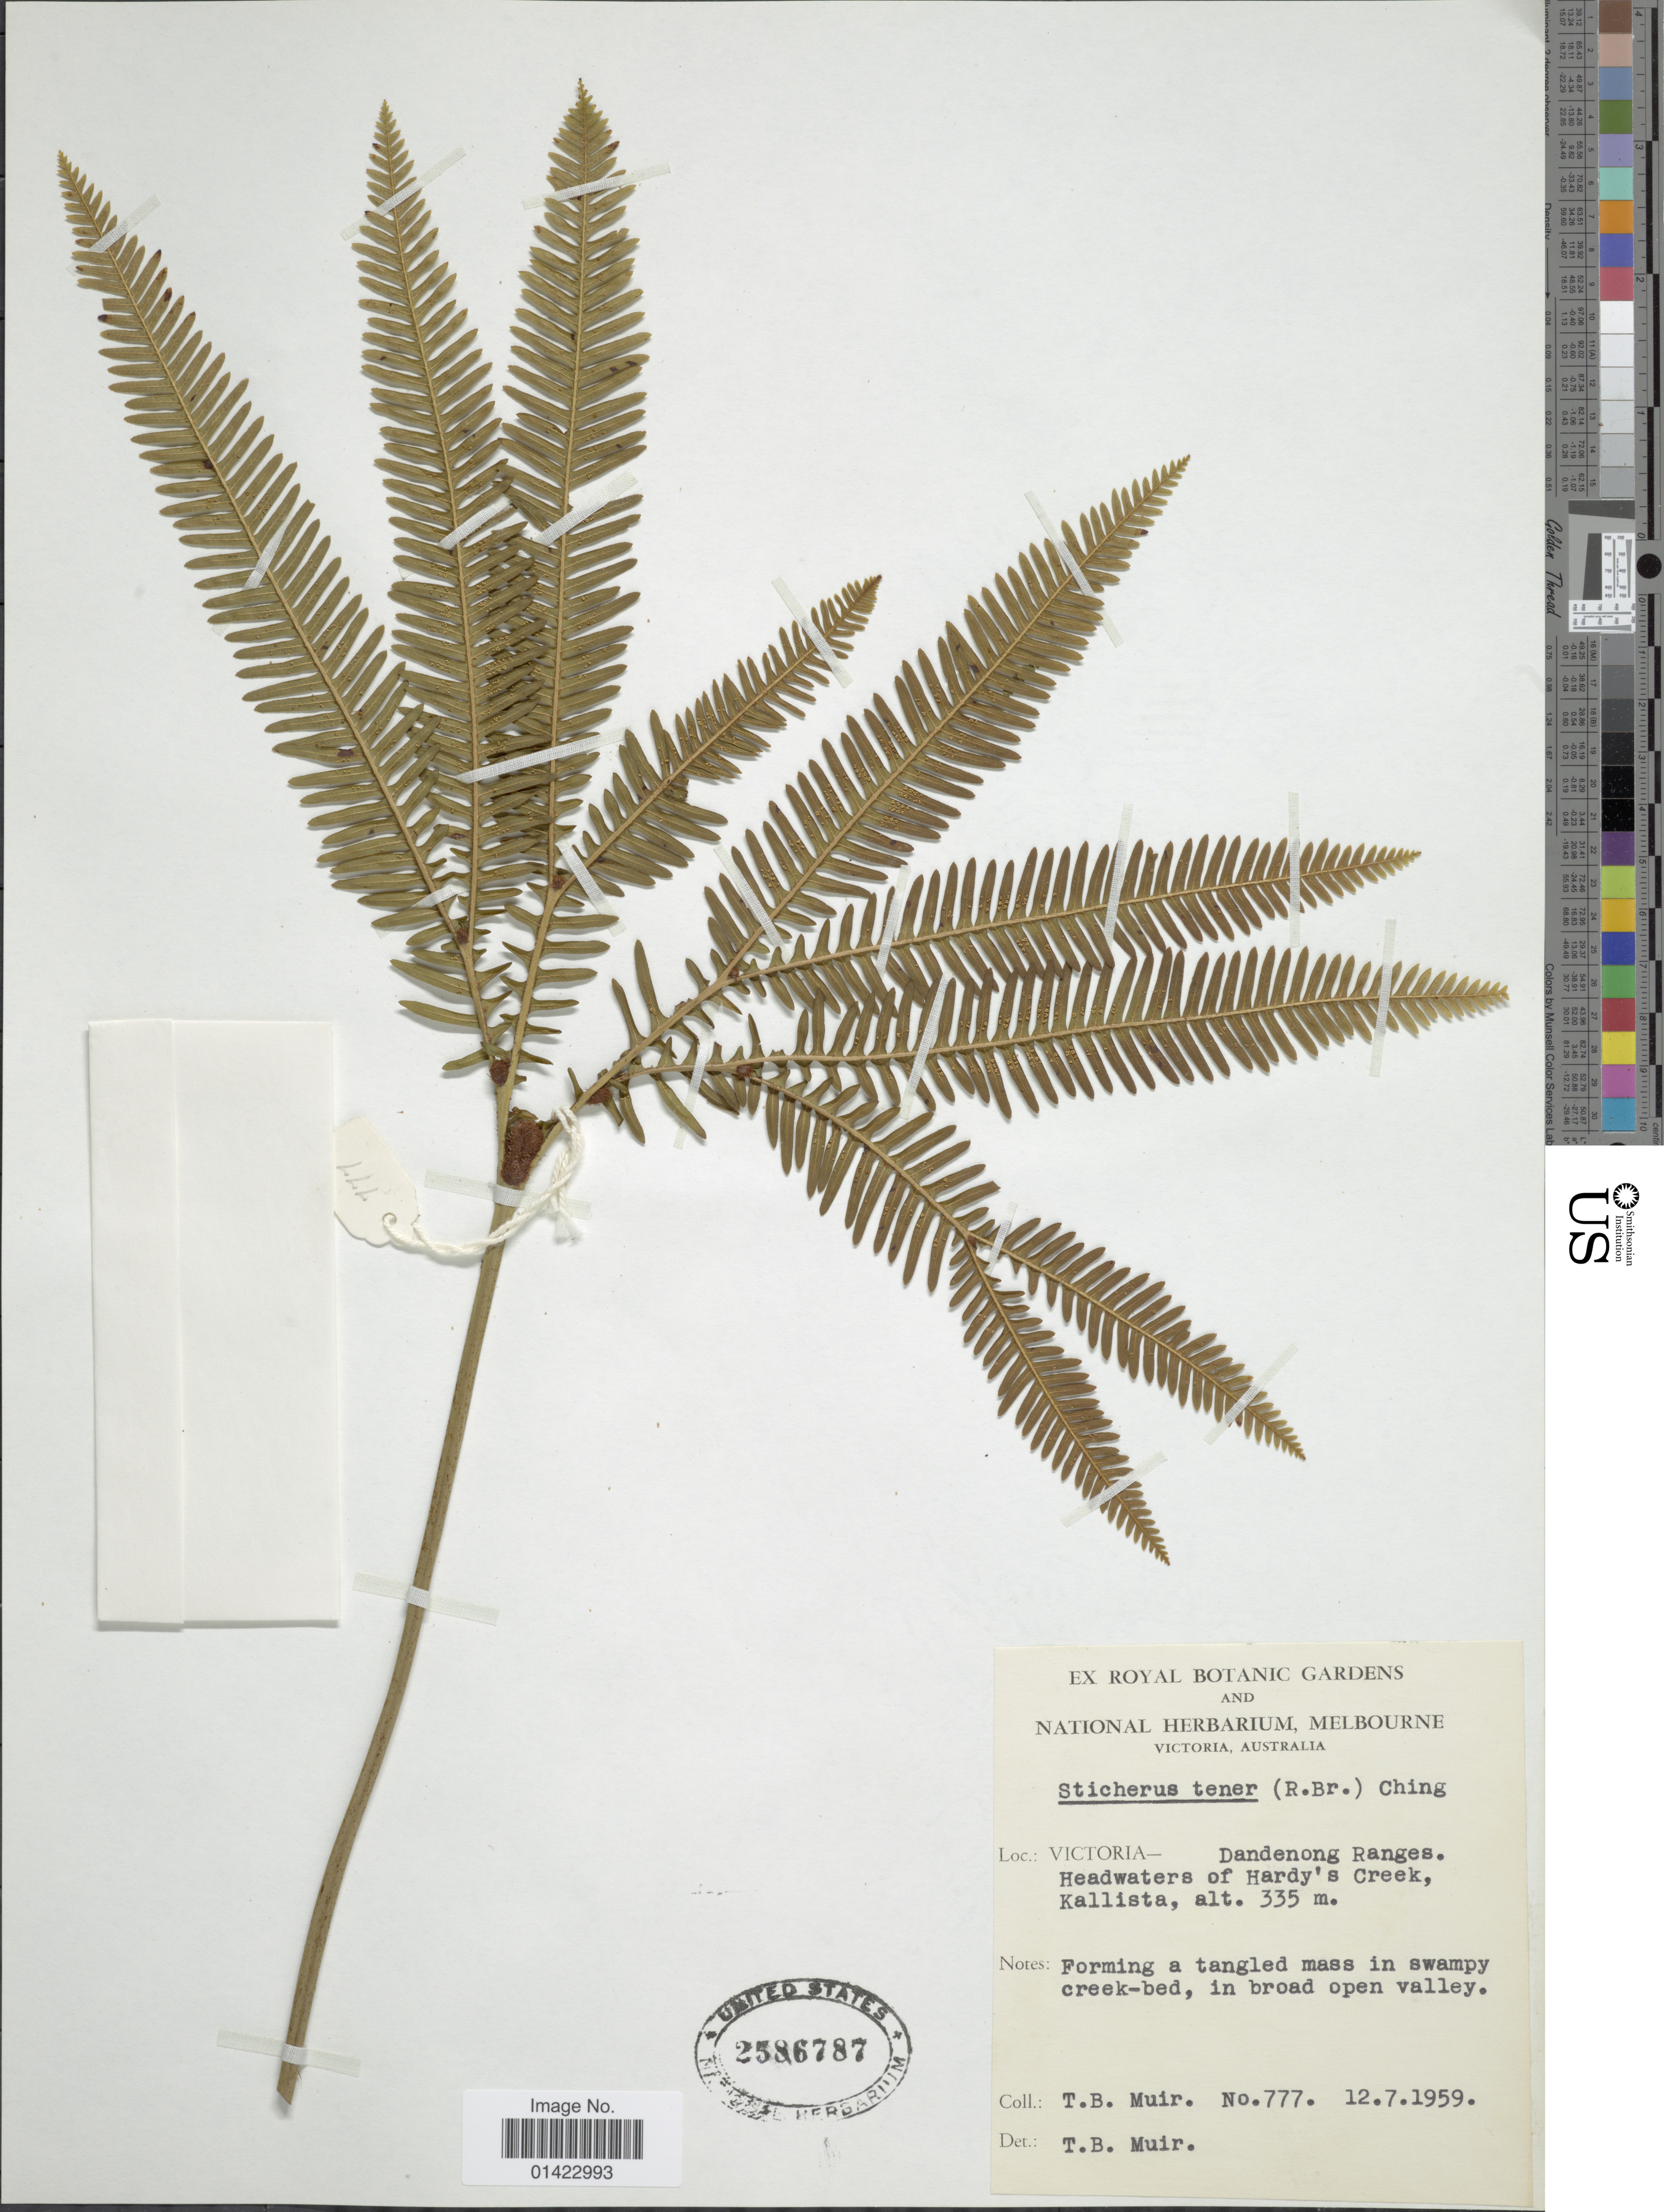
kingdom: Plantae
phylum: Tracheophyta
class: Polypodiopsida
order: Gleicheniales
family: Gleicheniaceae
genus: Sticherus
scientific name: Sticherus tener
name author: (R. Br.) Ching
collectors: T. Muir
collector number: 777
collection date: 1959-07-12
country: Australia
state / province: Victoria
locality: Victoria-Dandenong Ranges, Headwaters of Hardy's Creek, Kallista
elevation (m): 335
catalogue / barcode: US 2586787